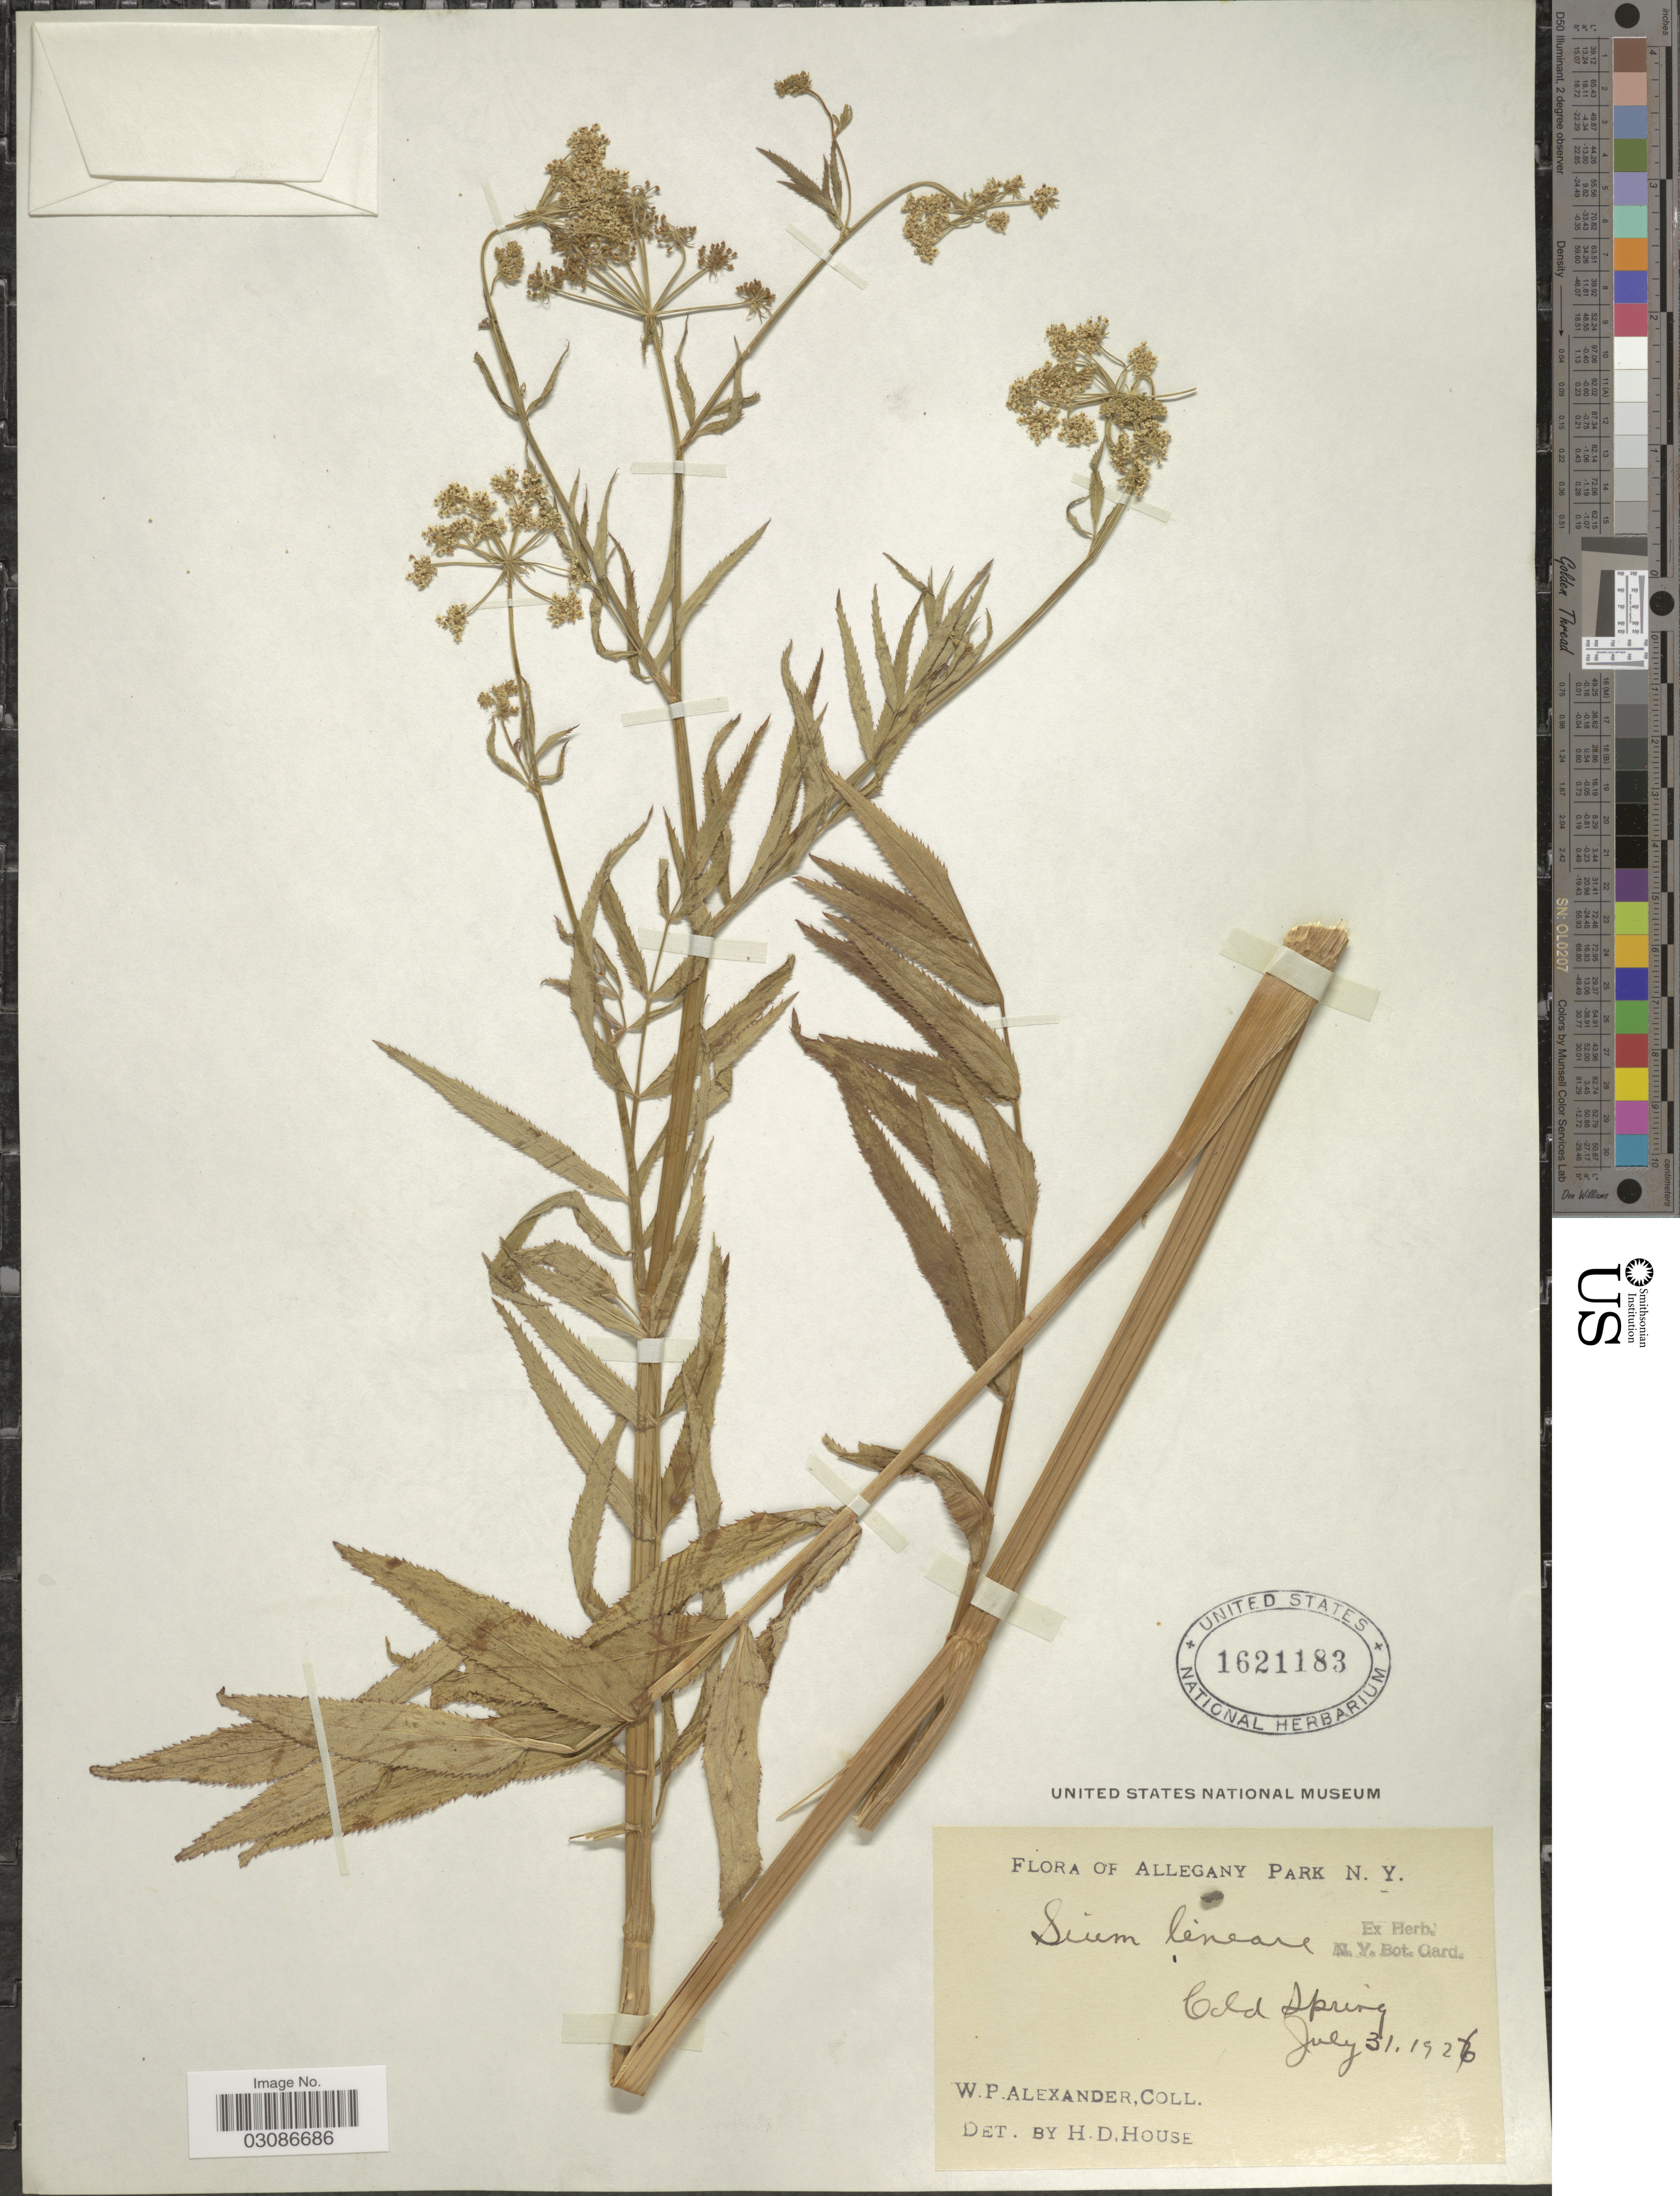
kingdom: Plantae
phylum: Tracheophyta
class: Magnoliopsida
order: Apiales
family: Apiaceae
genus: Sium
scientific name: Sium suave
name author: Walter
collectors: W. P. Alexander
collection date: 1927-07-31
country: United States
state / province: New York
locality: Allegany Park N. Y. Cold Spring.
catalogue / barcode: US 1621183